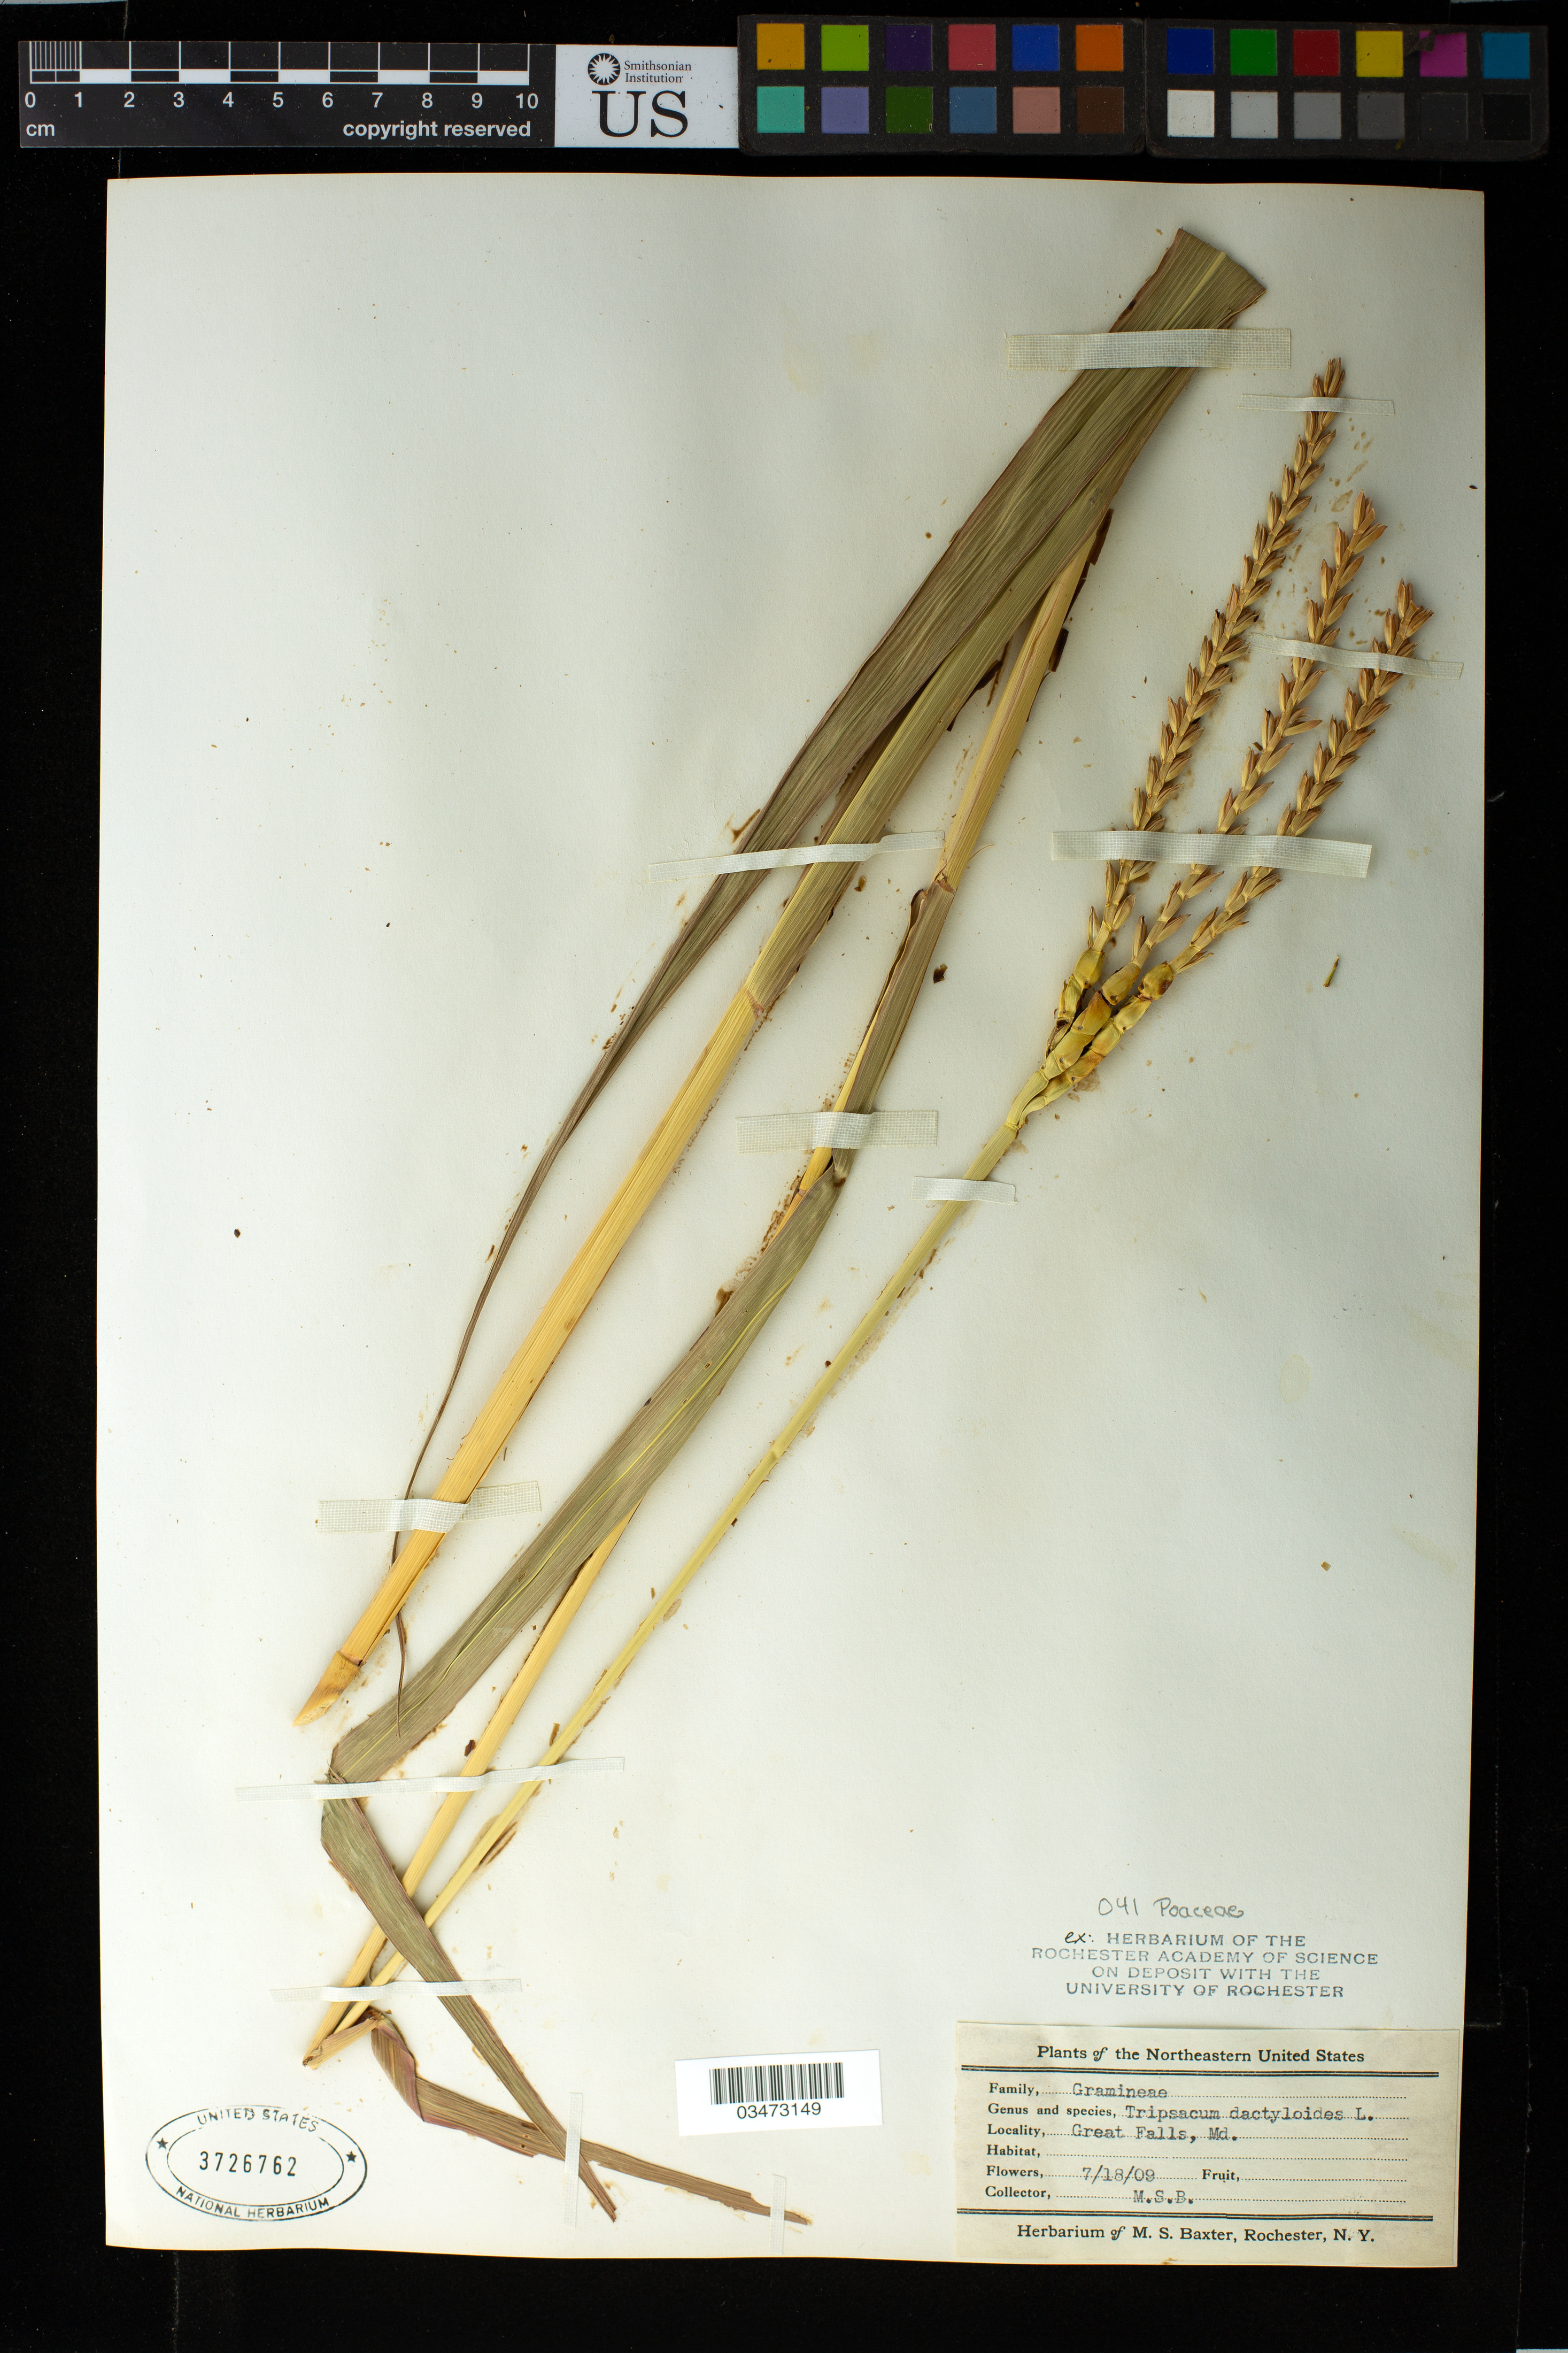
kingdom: Plantae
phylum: Tracheophyta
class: Liliopsida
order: Poales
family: Poaceae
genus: Tripsacum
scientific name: Tripsacum dactyloides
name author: L.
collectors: M. Baxter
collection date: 1909-07-18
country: United States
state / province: Maryland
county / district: Montgomery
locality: Great Falls, Md.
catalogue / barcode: US 3726762